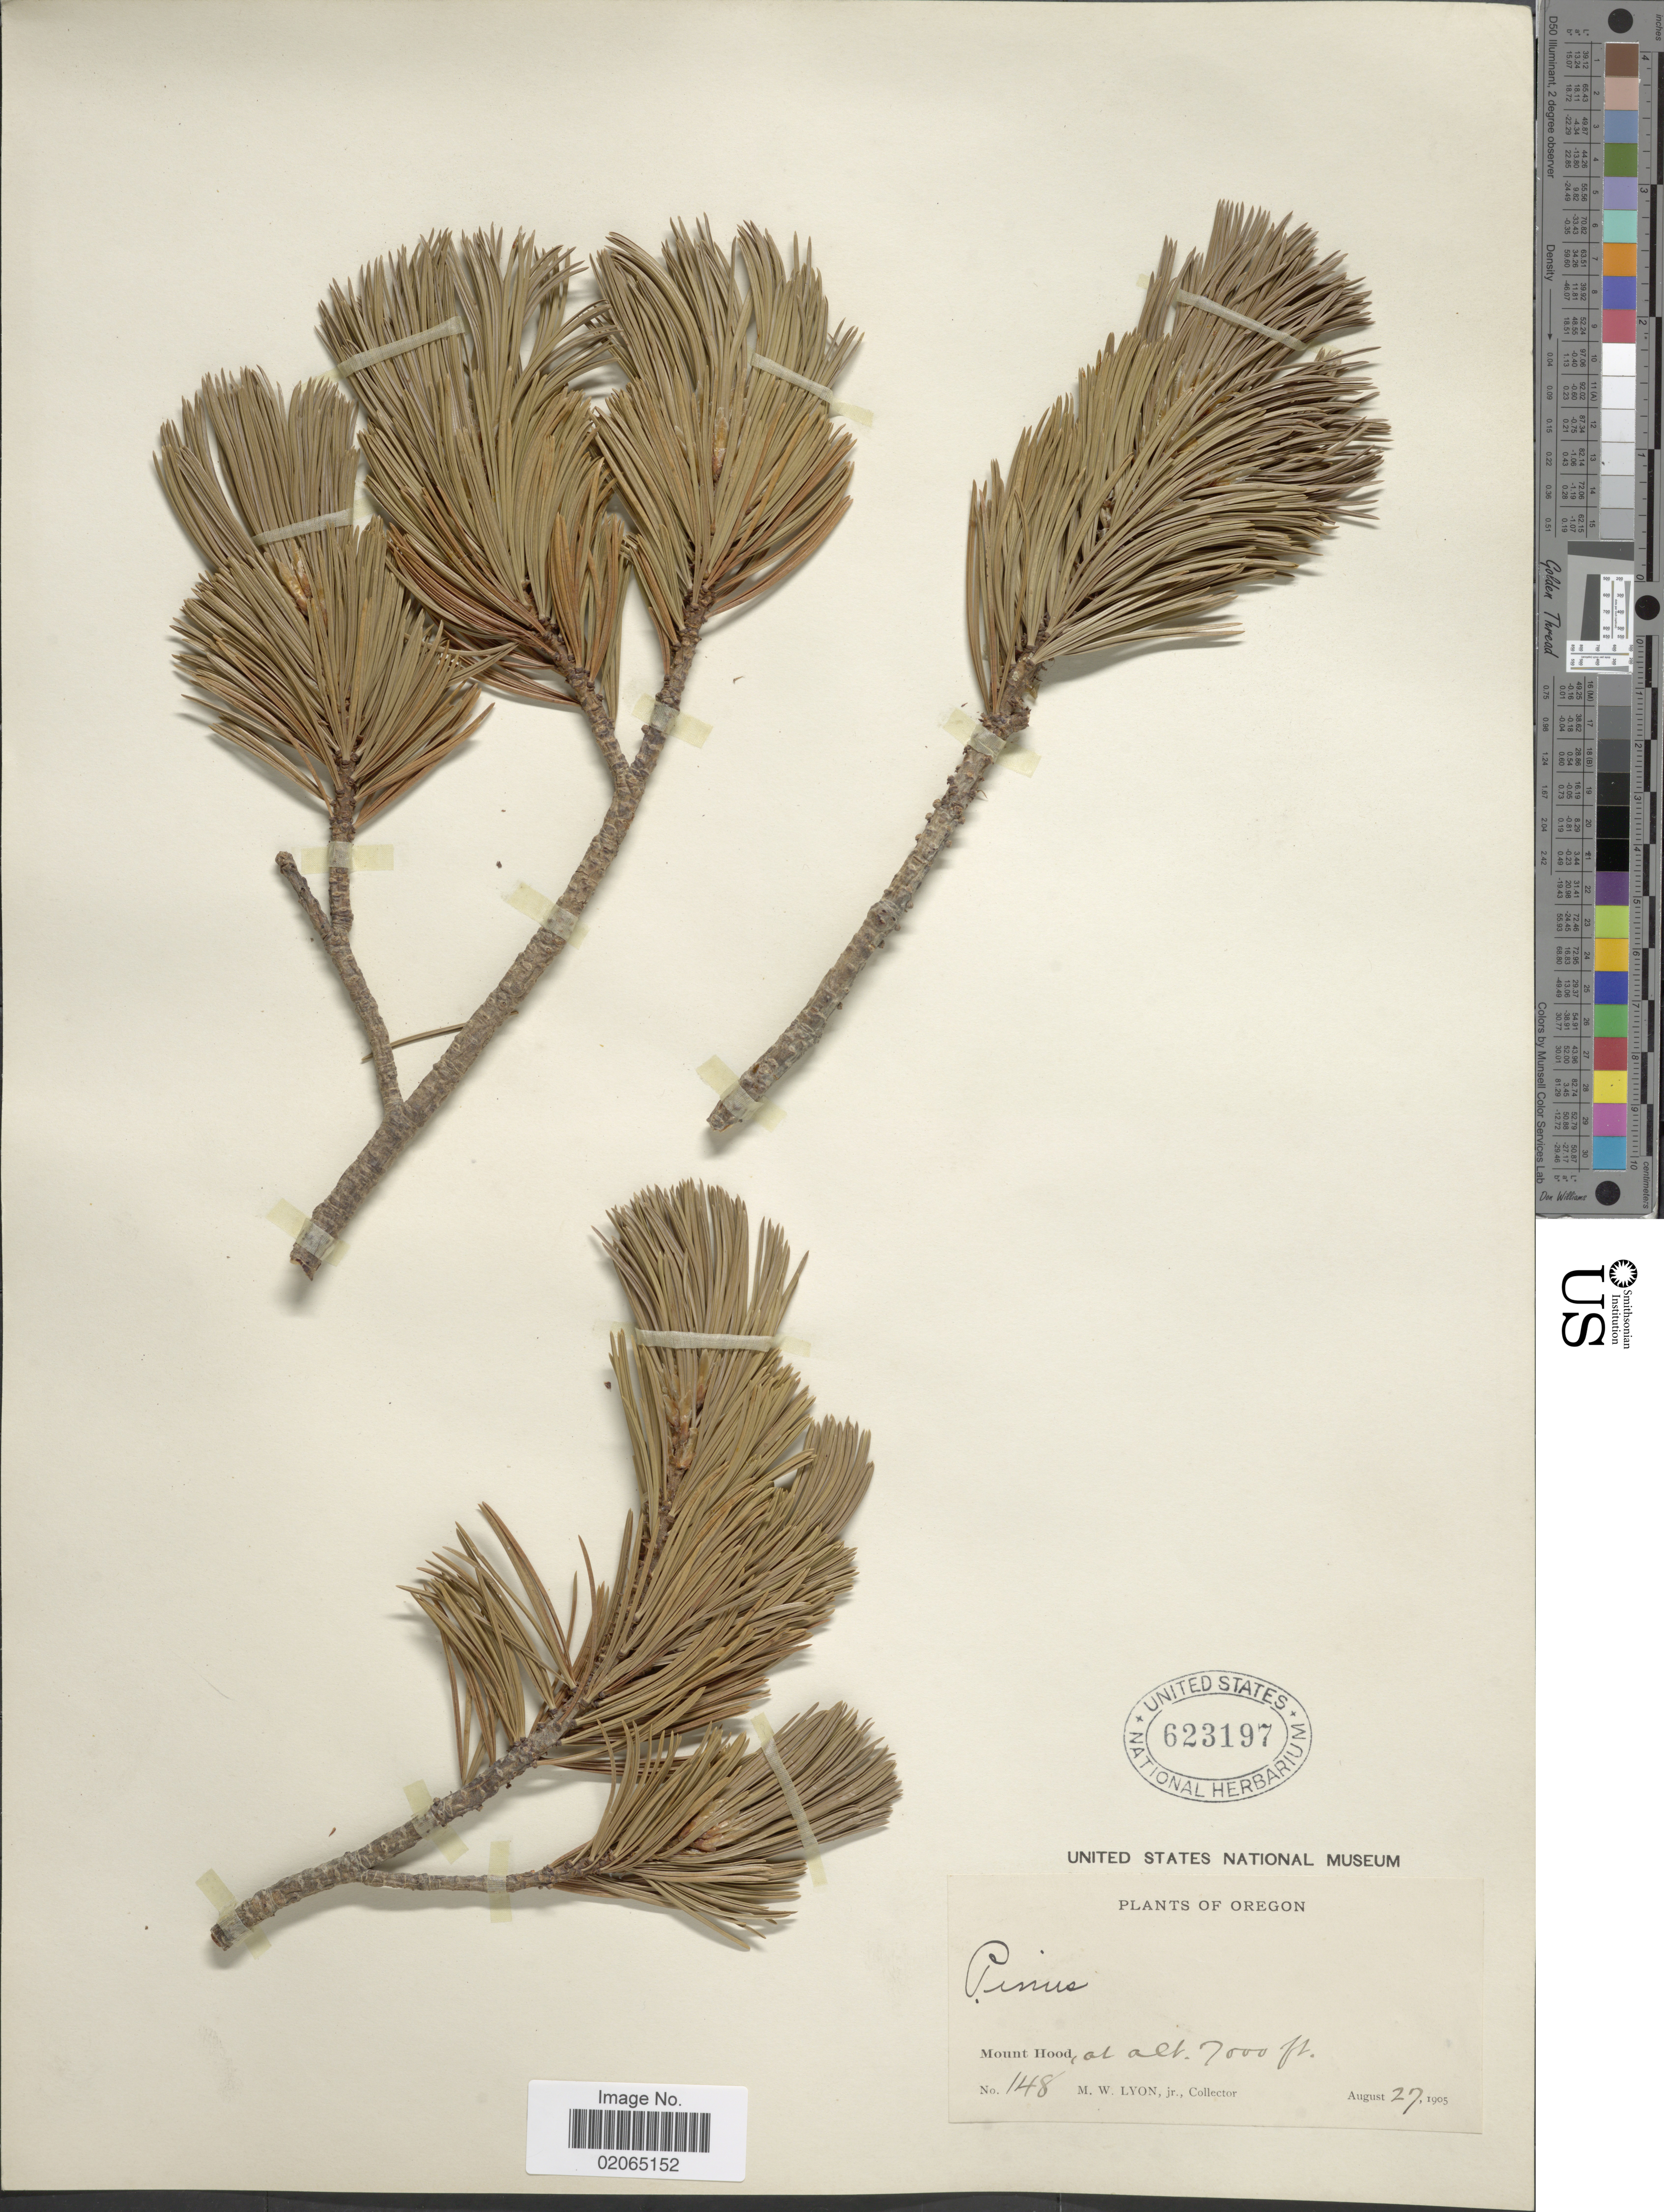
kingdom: Plantae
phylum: Tracheophyta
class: Pinopsida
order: Pinales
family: Pinaceae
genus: Pinus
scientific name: Pinus sp.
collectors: M. Lyon Jr.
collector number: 148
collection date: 1905-08-27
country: United States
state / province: Oregon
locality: Mount Hood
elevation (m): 2134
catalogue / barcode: US 623197